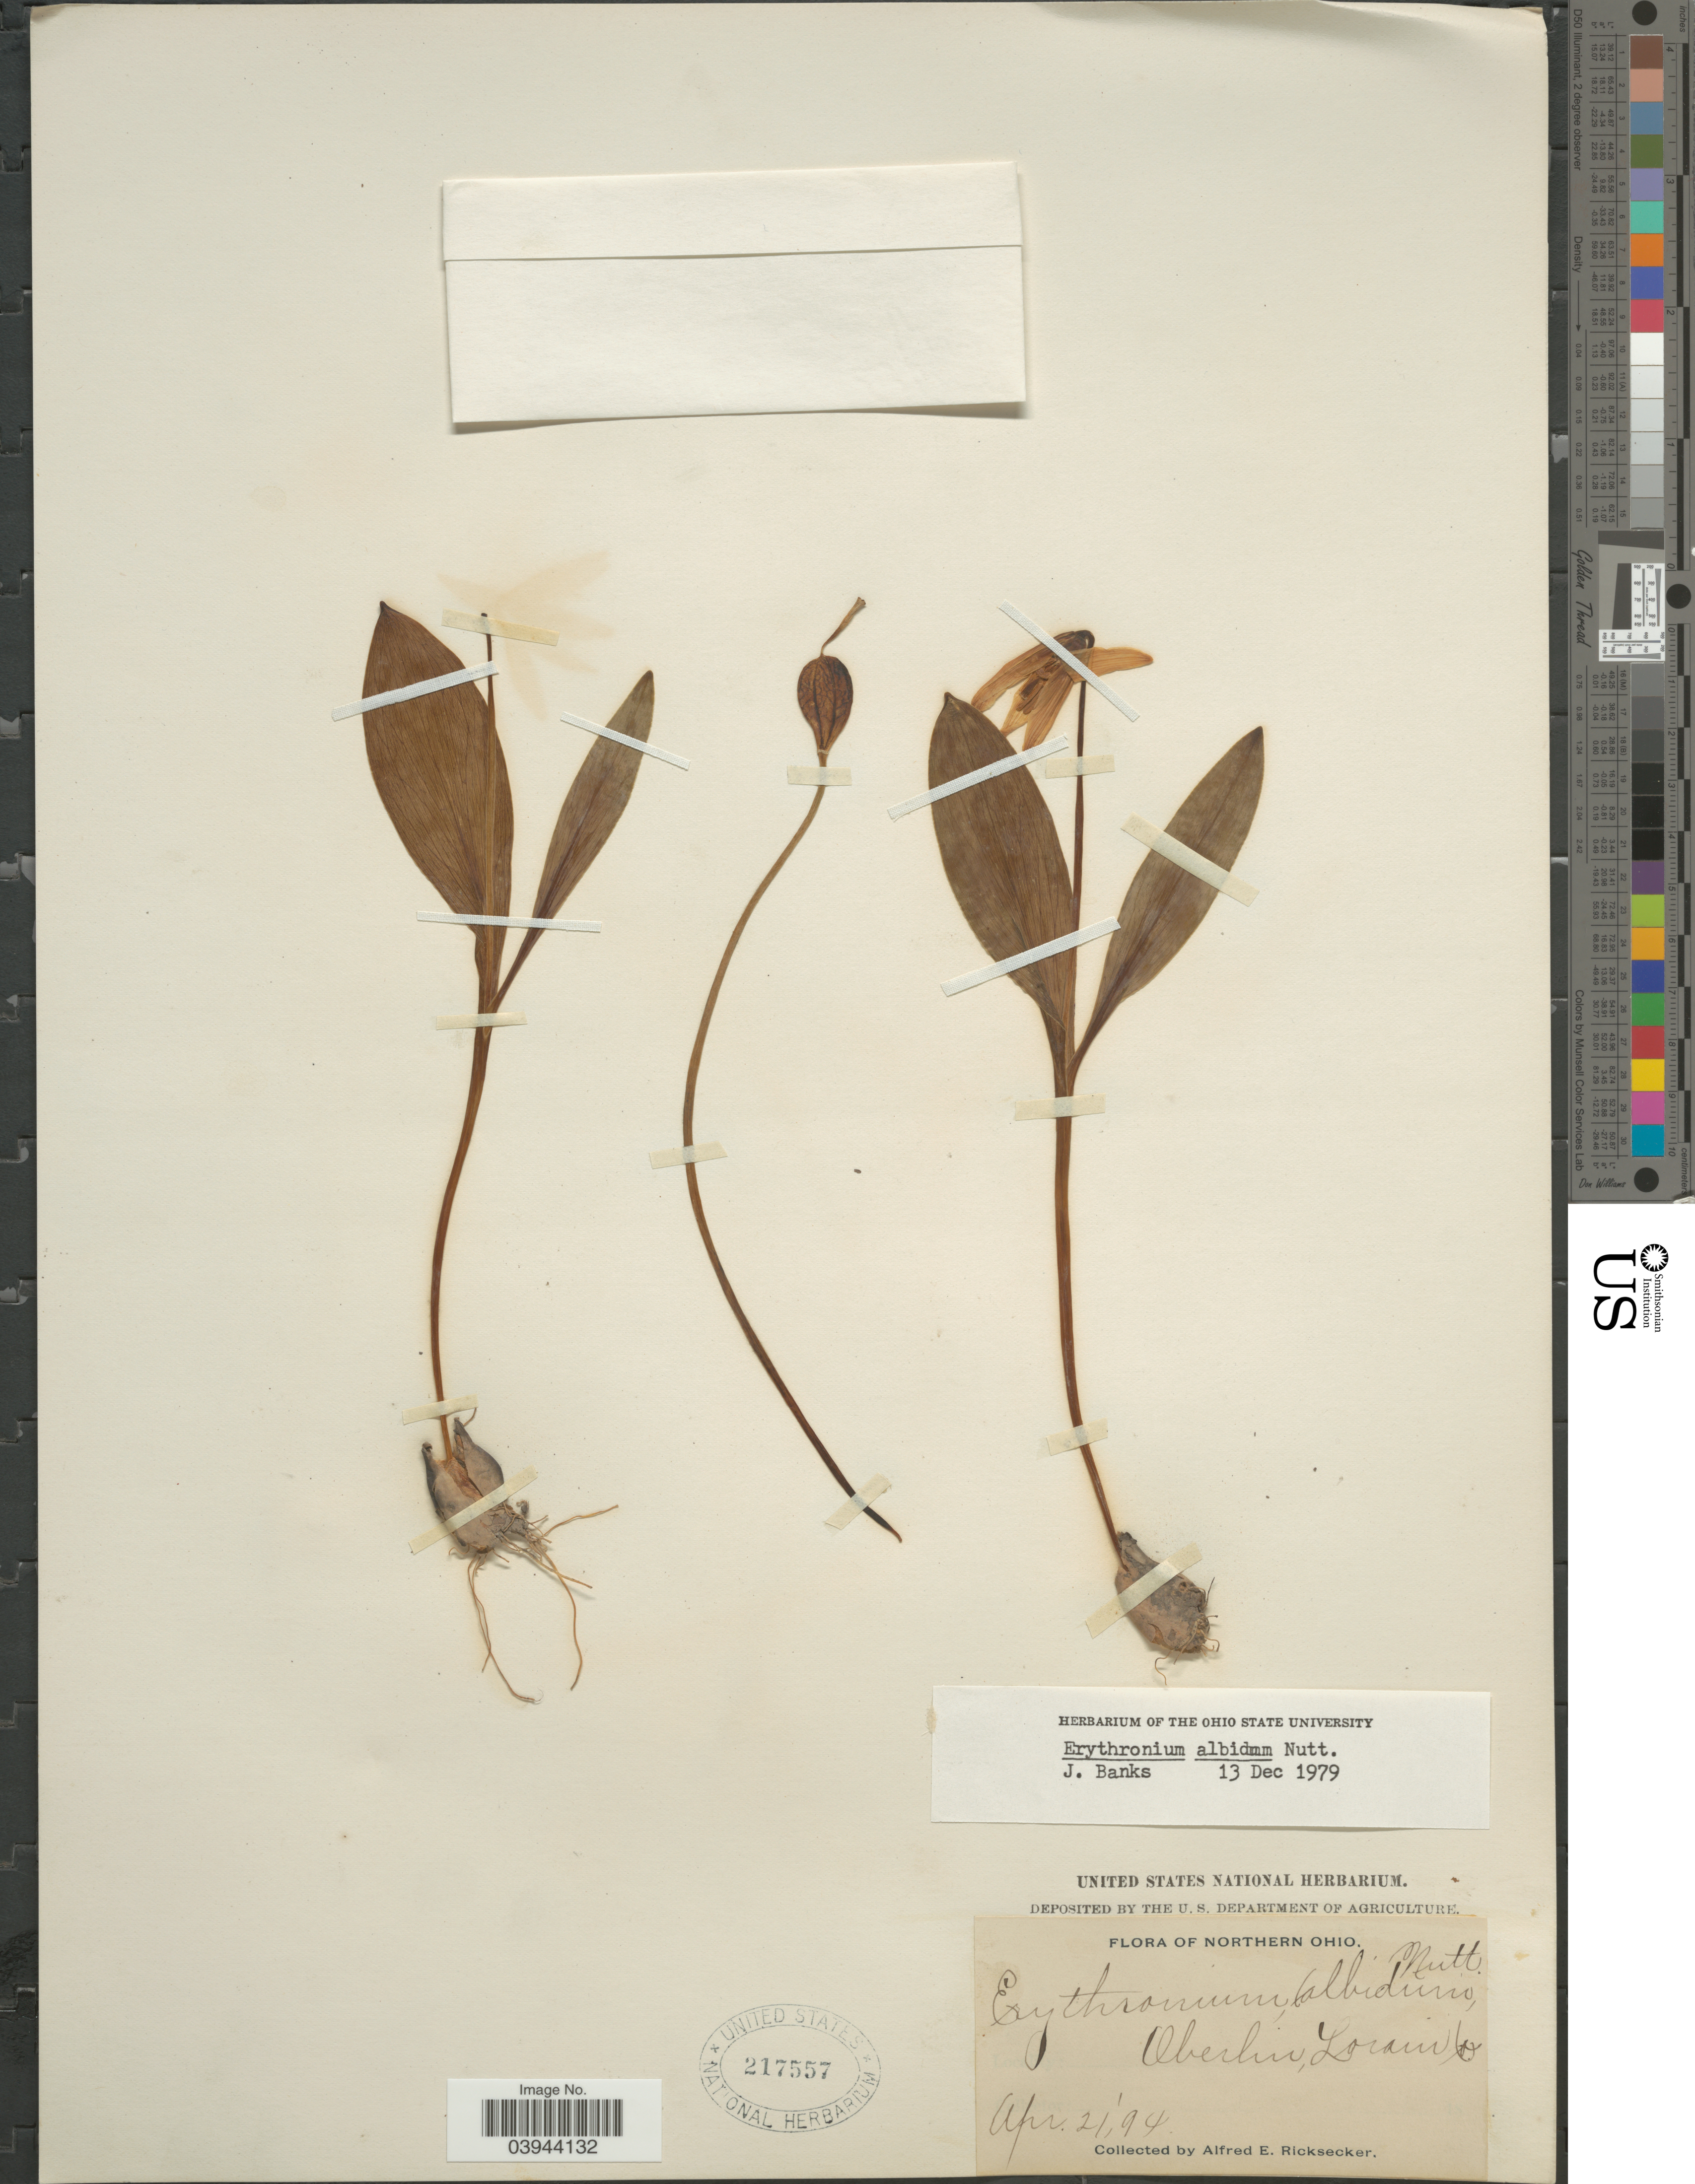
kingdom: Plantae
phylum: Tracheophyta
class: Liliopsida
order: Liliales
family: Liliaceae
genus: Erythronium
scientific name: Erythronium albidum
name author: Nutt.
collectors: A. E. Ricksecker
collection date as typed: Transcribed d/m/y: 21/4/94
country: United States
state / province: Ohio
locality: Northern Ohio. Oberlin, Lorain Co.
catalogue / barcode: US 217557